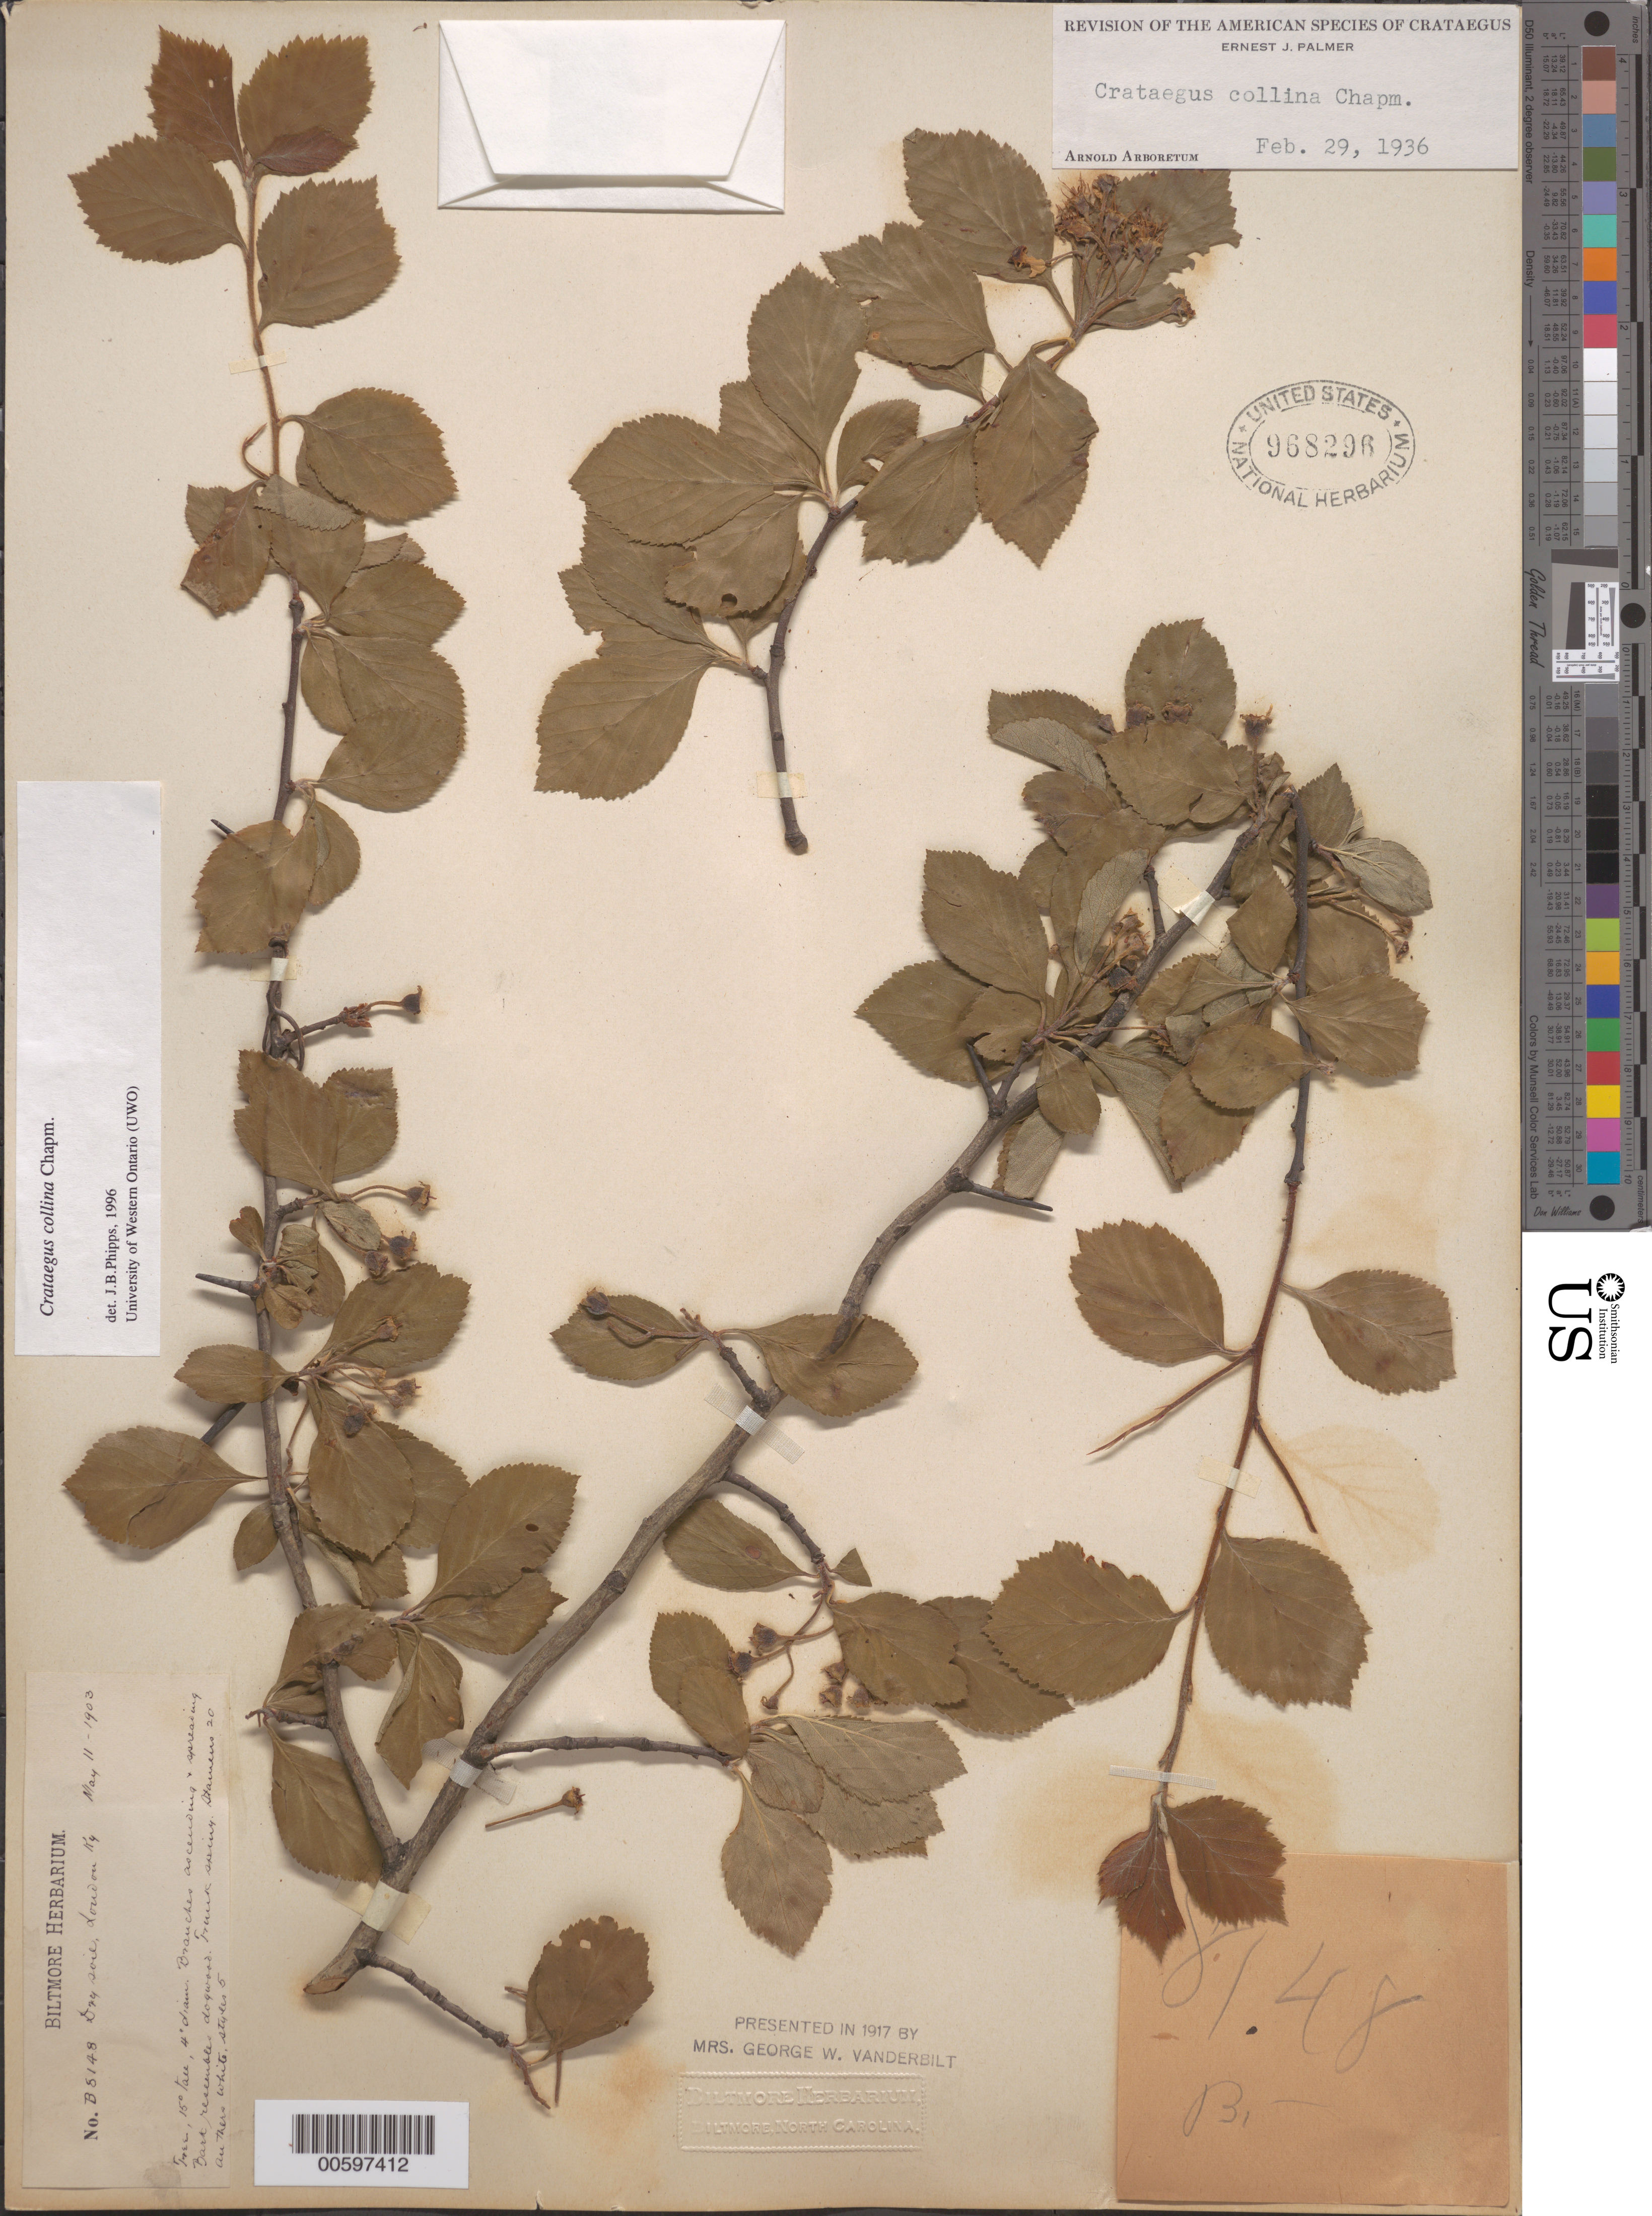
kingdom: Plantae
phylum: Tracheophyta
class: Magnoliopsida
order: Rosales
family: Rosaceae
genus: Crataegus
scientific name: Crataegus collina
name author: Chapm.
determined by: Palmer, E. J.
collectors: ex herb. Biltmore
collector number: B8148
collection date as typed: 11 May 1903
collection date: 1903-05-11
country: United States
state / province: Kentucky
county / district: Laurel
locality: London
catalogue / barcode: US 968296